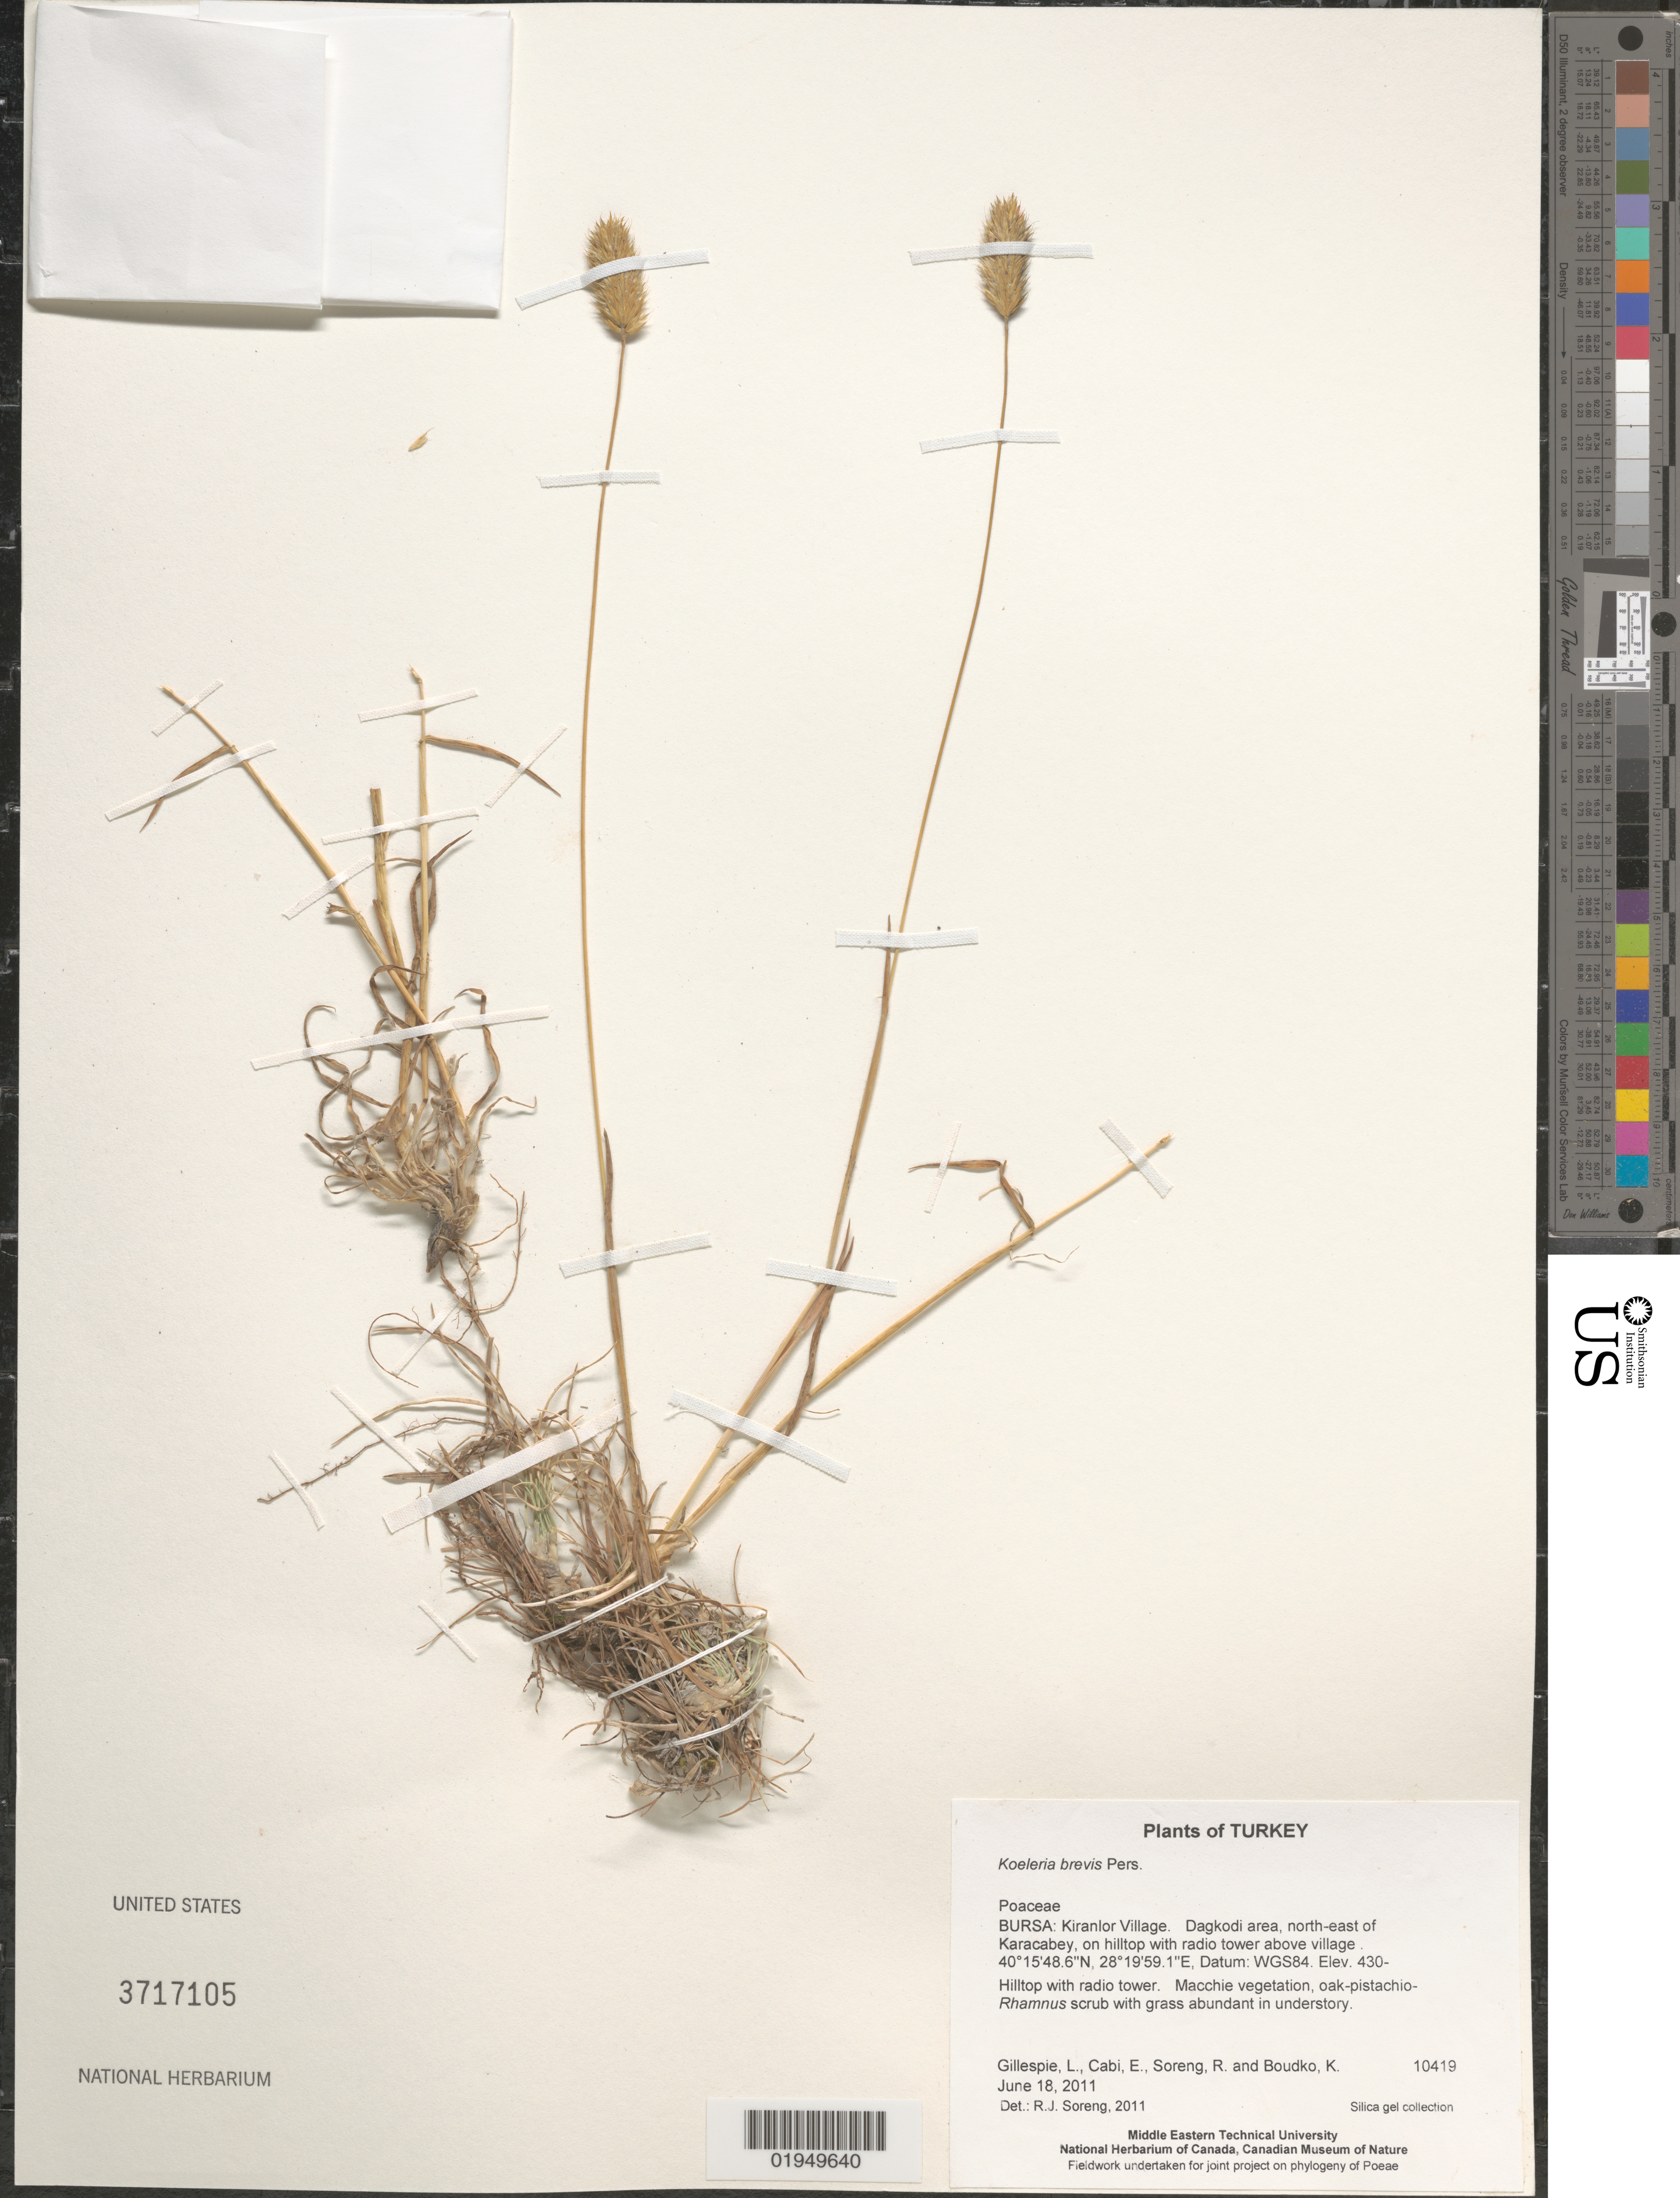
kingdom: Plantae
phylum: Tracheophyta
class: Liliopsida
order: Poales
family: Poaceae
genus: Koeleria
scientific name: Koeleria brevis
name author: Pers.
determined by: Soreng, Robert J., Research Associate (BOT), Smithsonian Institution - National Museum of Natural History (UNITED STATES)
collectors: L. J. Gillespie, E. Cabi, R. J. Soreng & K. Boudko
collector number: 10419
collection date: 2011-06-18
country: Turkey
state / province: Bursa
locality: Kiranlor Village. Dagkodi area, north-east of Karacabey, on hilltop with radio tower above village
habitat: Hilltop with radio tower. Macchiee-oak-pistachio-Rhamnus scrub with abundant grass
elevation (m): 430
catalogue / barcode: US 3717105